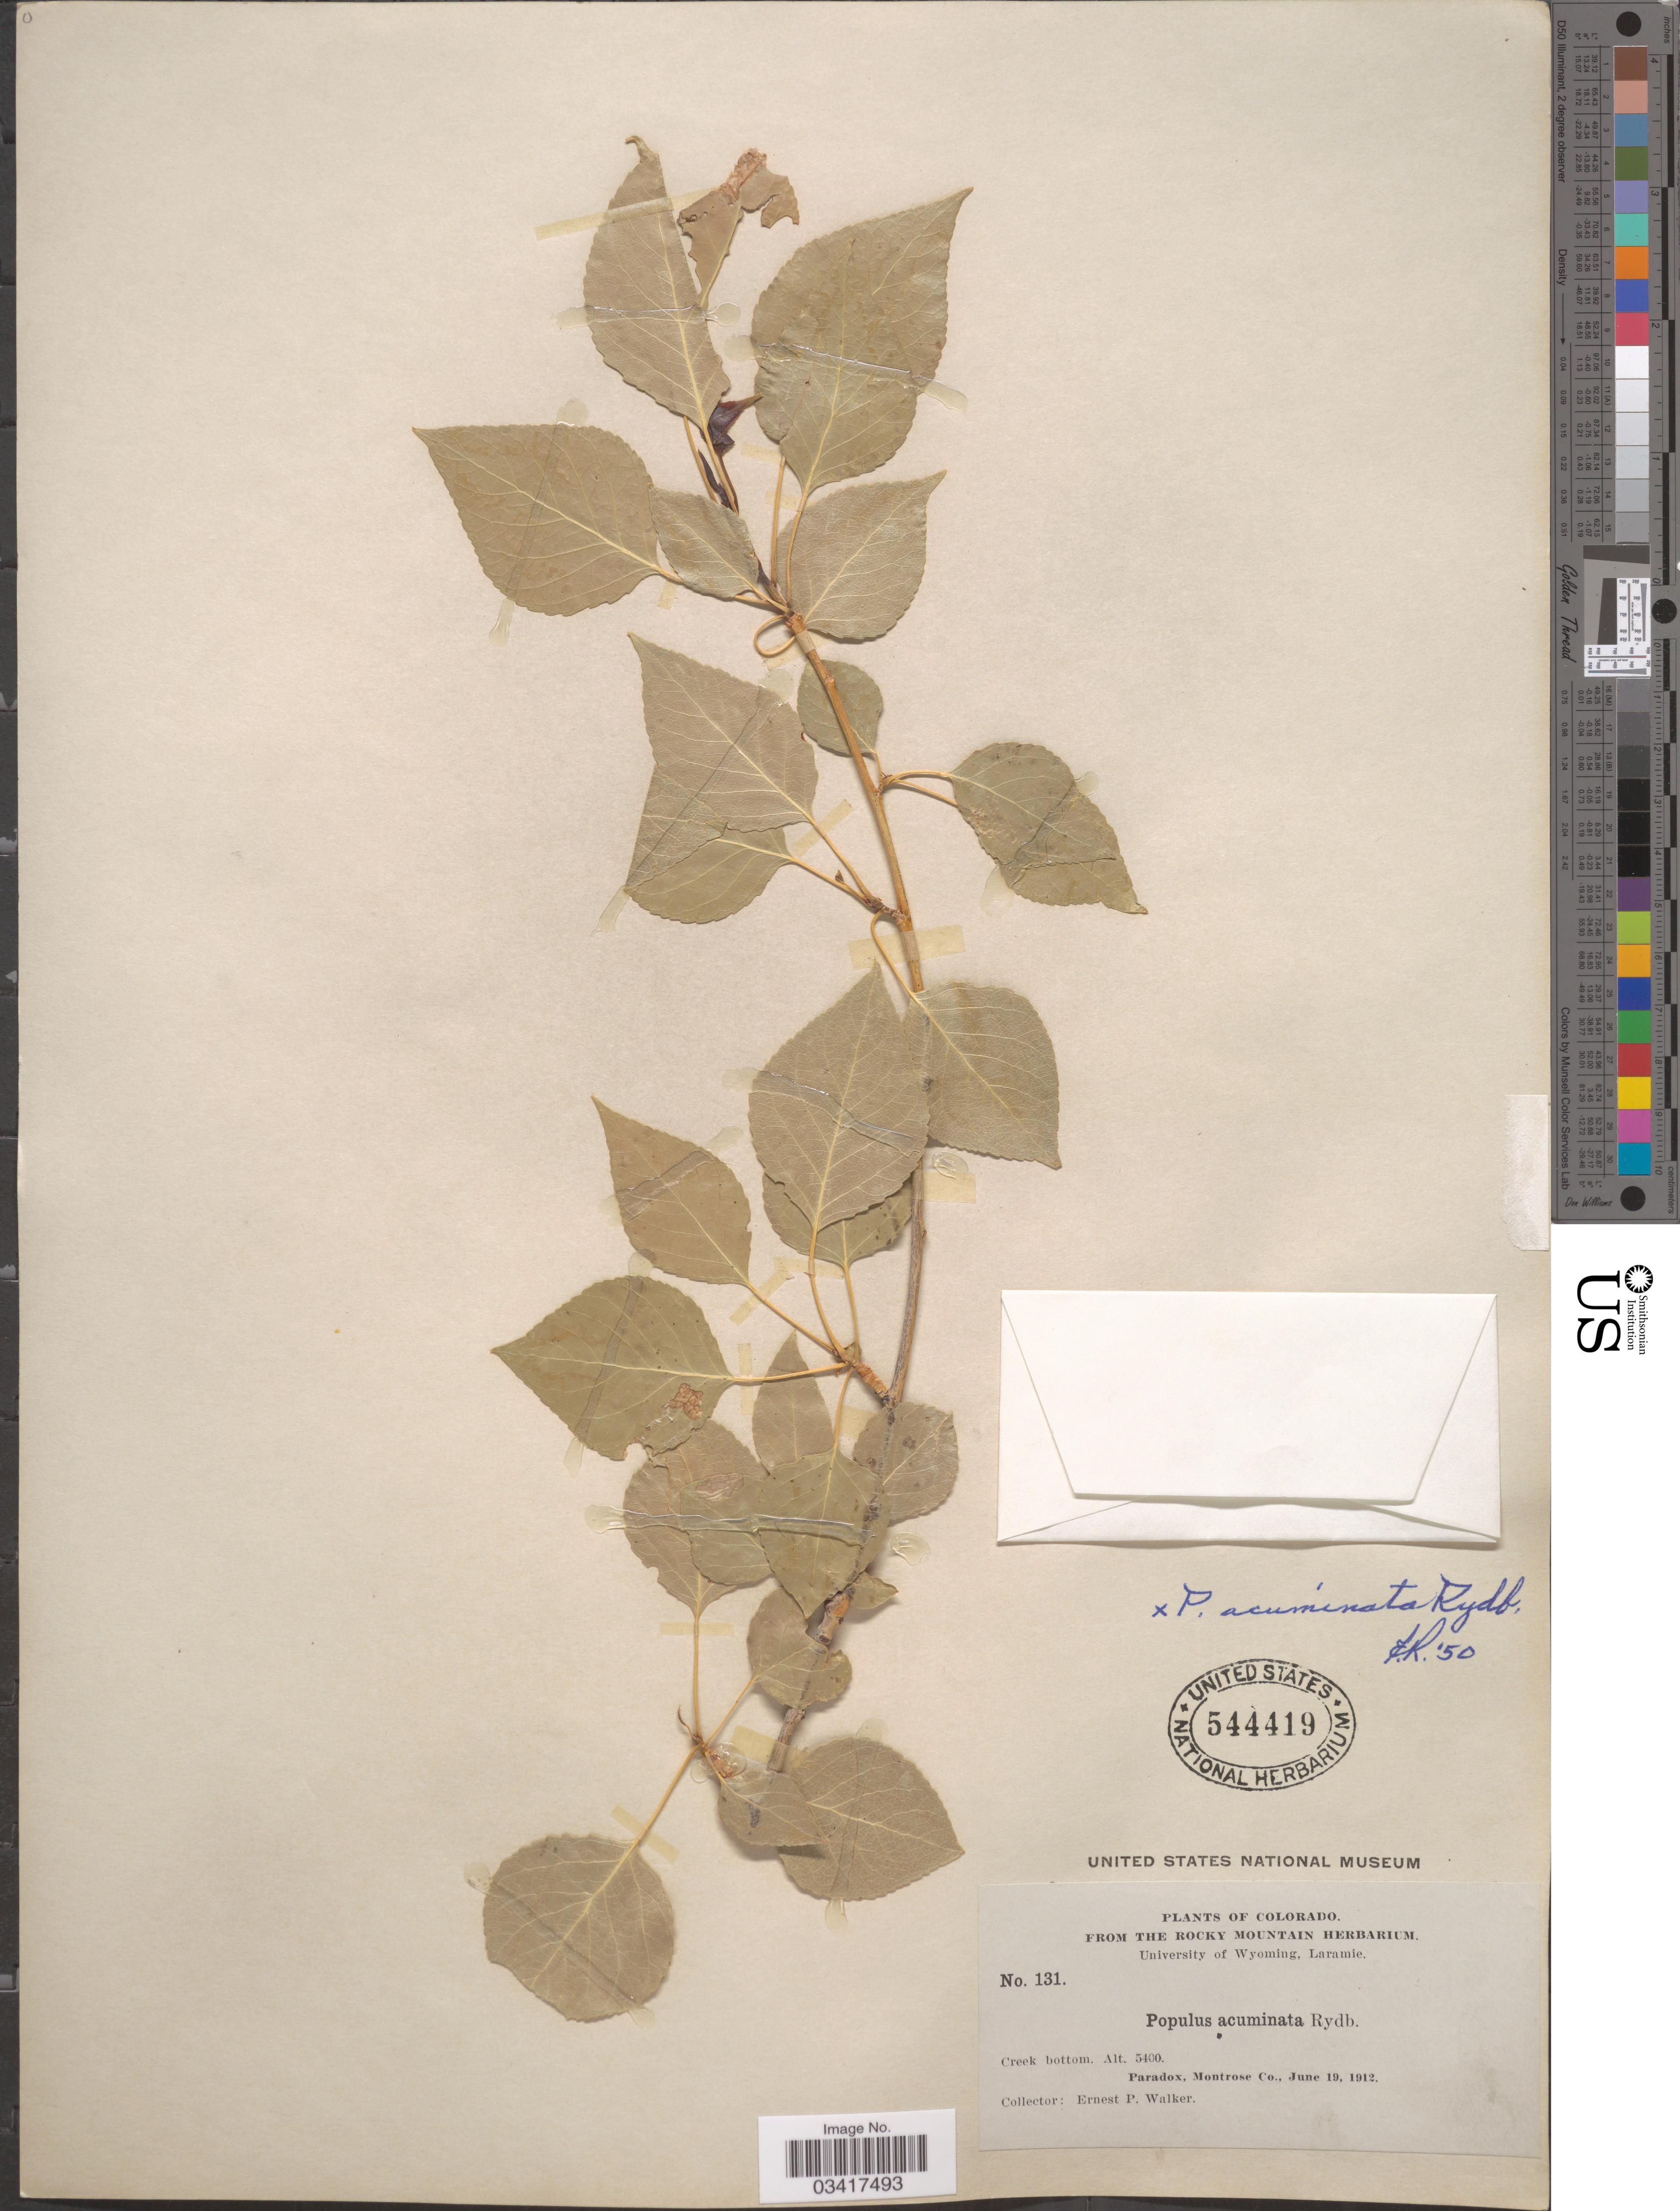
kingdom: Plantae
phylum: Tracheophyta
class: Magnoliopsida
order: Malpighiales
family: Salicaceae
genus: Populus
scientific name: Populus acuminata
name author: Rydb.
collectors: E. P. Walker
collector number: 131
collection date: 1912-06-19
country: United States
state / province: Colorado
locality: Paradox, Montrose Co.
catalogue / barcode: US 544419